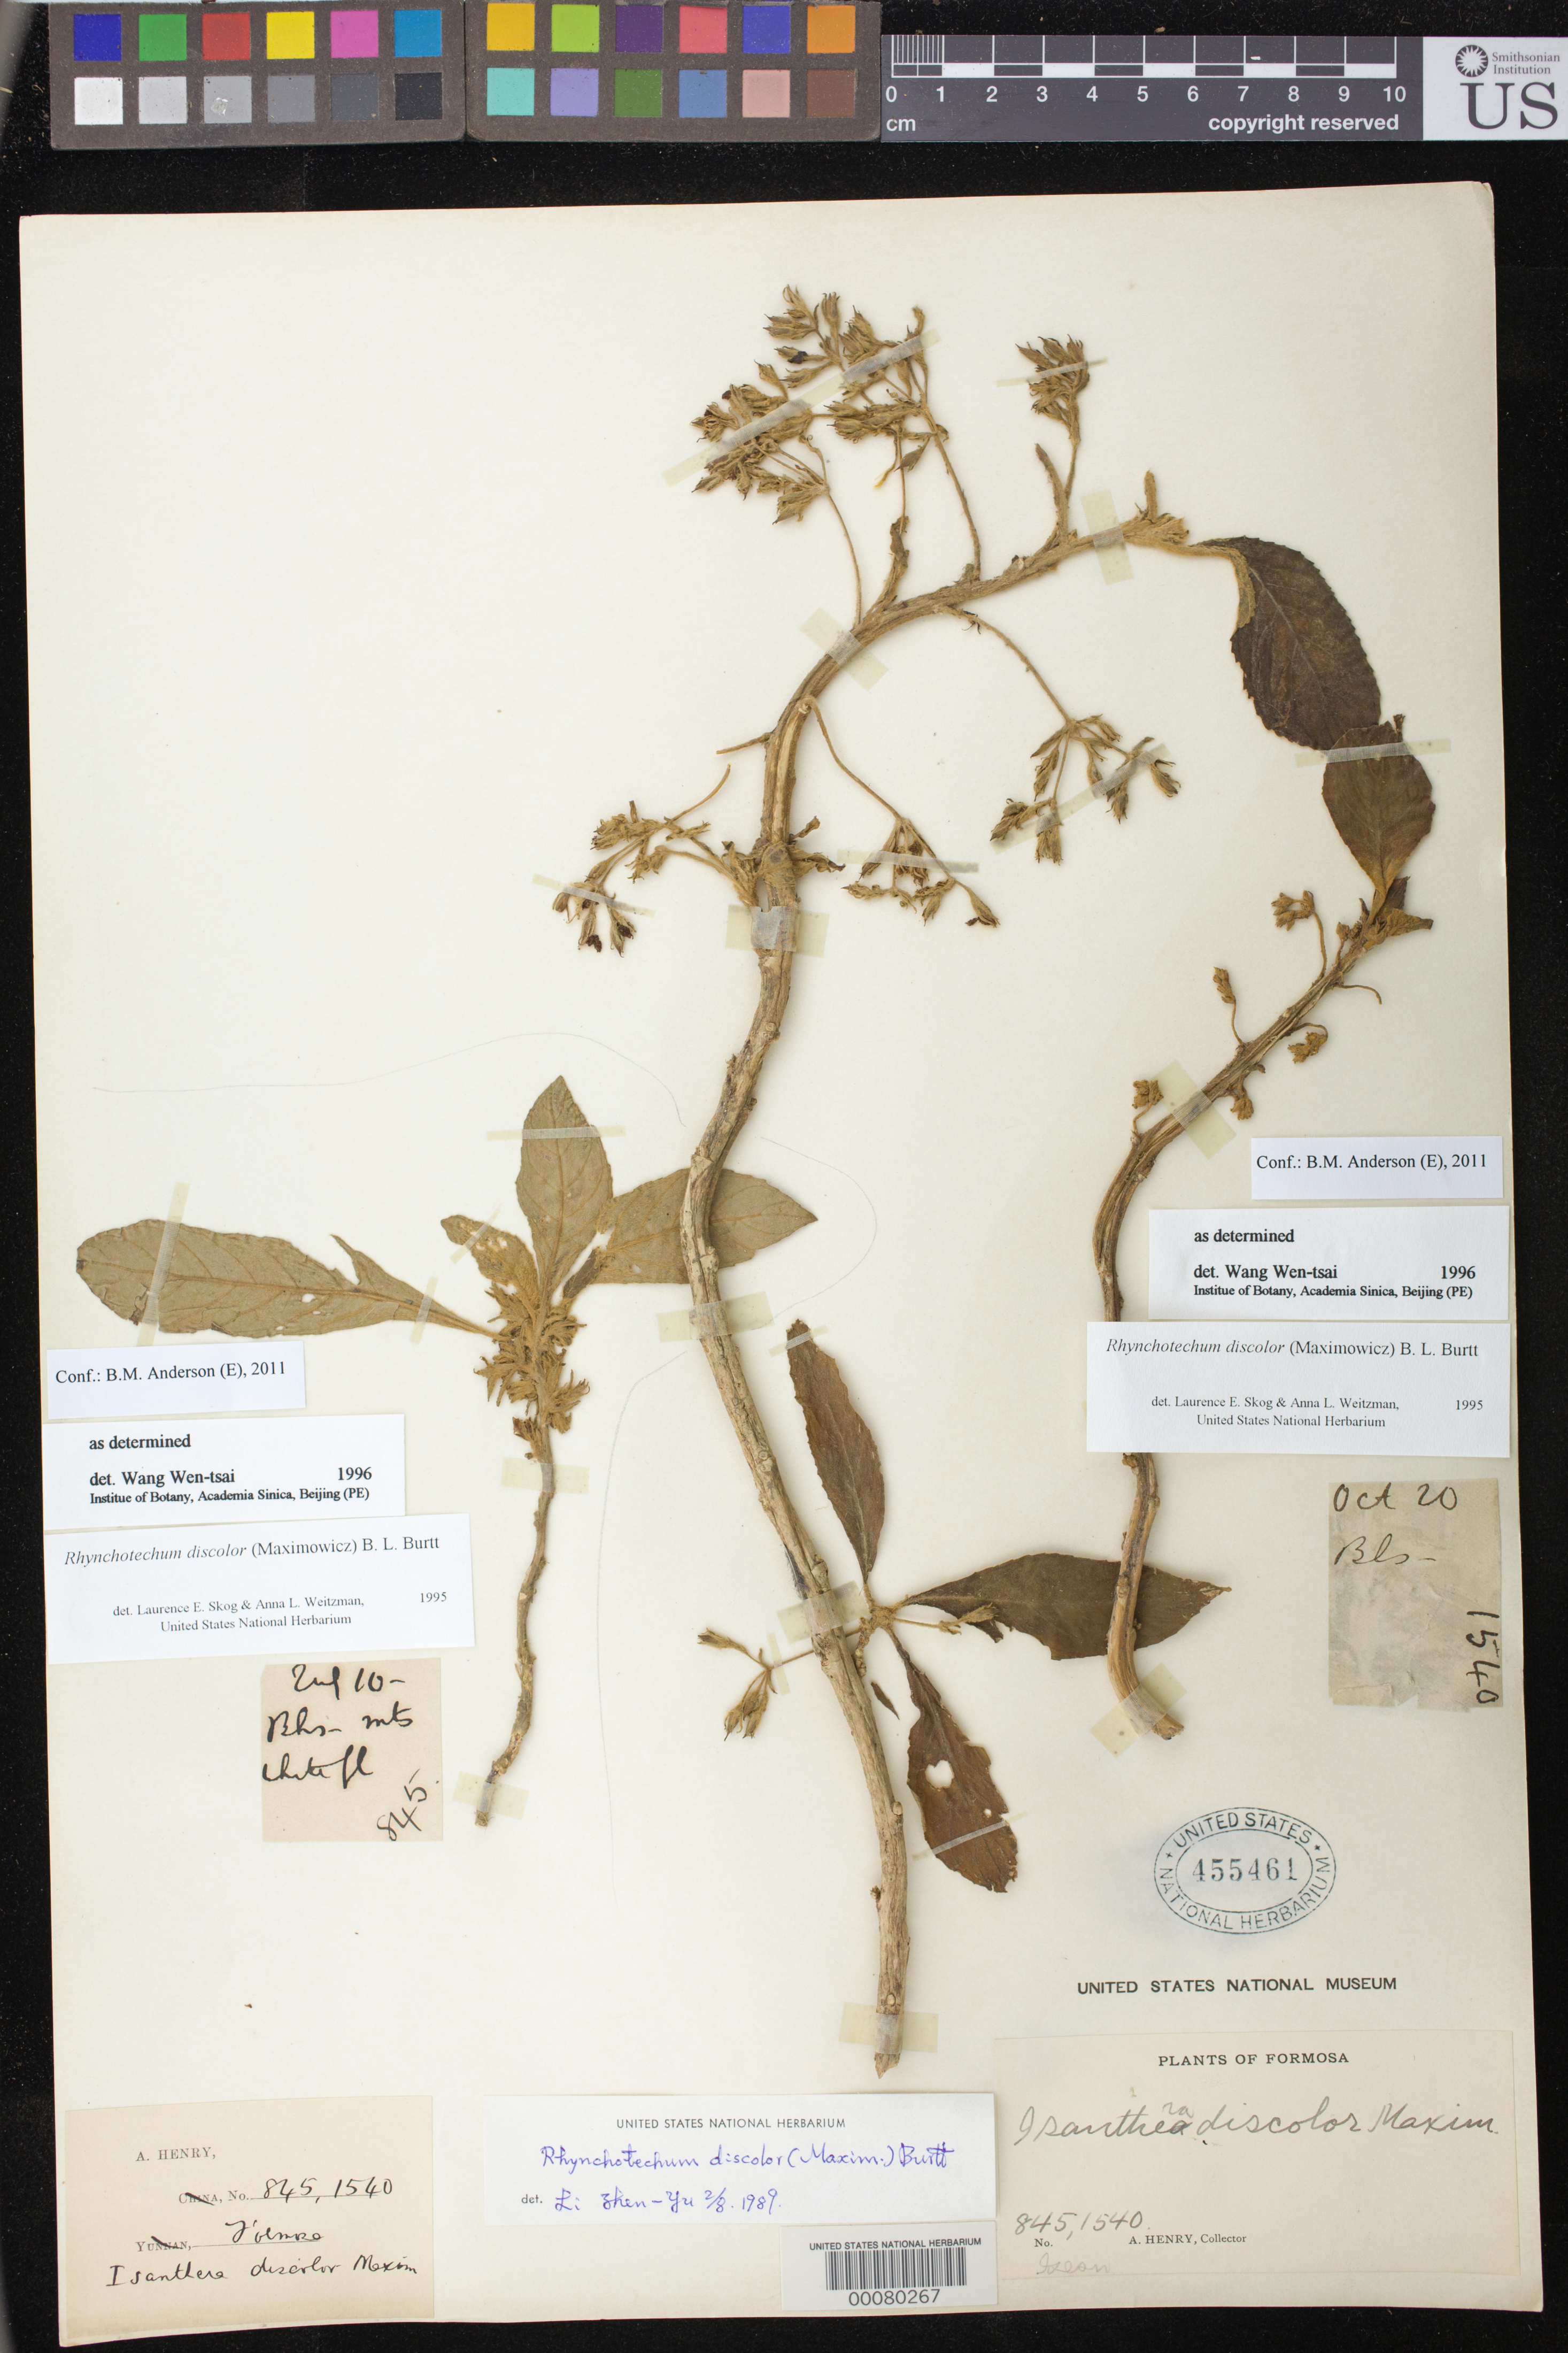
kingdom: Plantae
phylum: Tracheophyta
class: Magnoliopsida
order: Lamiales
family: Gesneriaceae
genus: Rhynchotechum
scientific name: Rhynchotechum discolor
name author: (Maxim.) B.L. Burtt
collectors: A. Henry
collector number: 845/1540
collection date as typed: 10 Jul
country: Taiwan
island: Taiwan [Formosa]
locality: Bks [Bankensing]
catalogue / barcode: US 455461